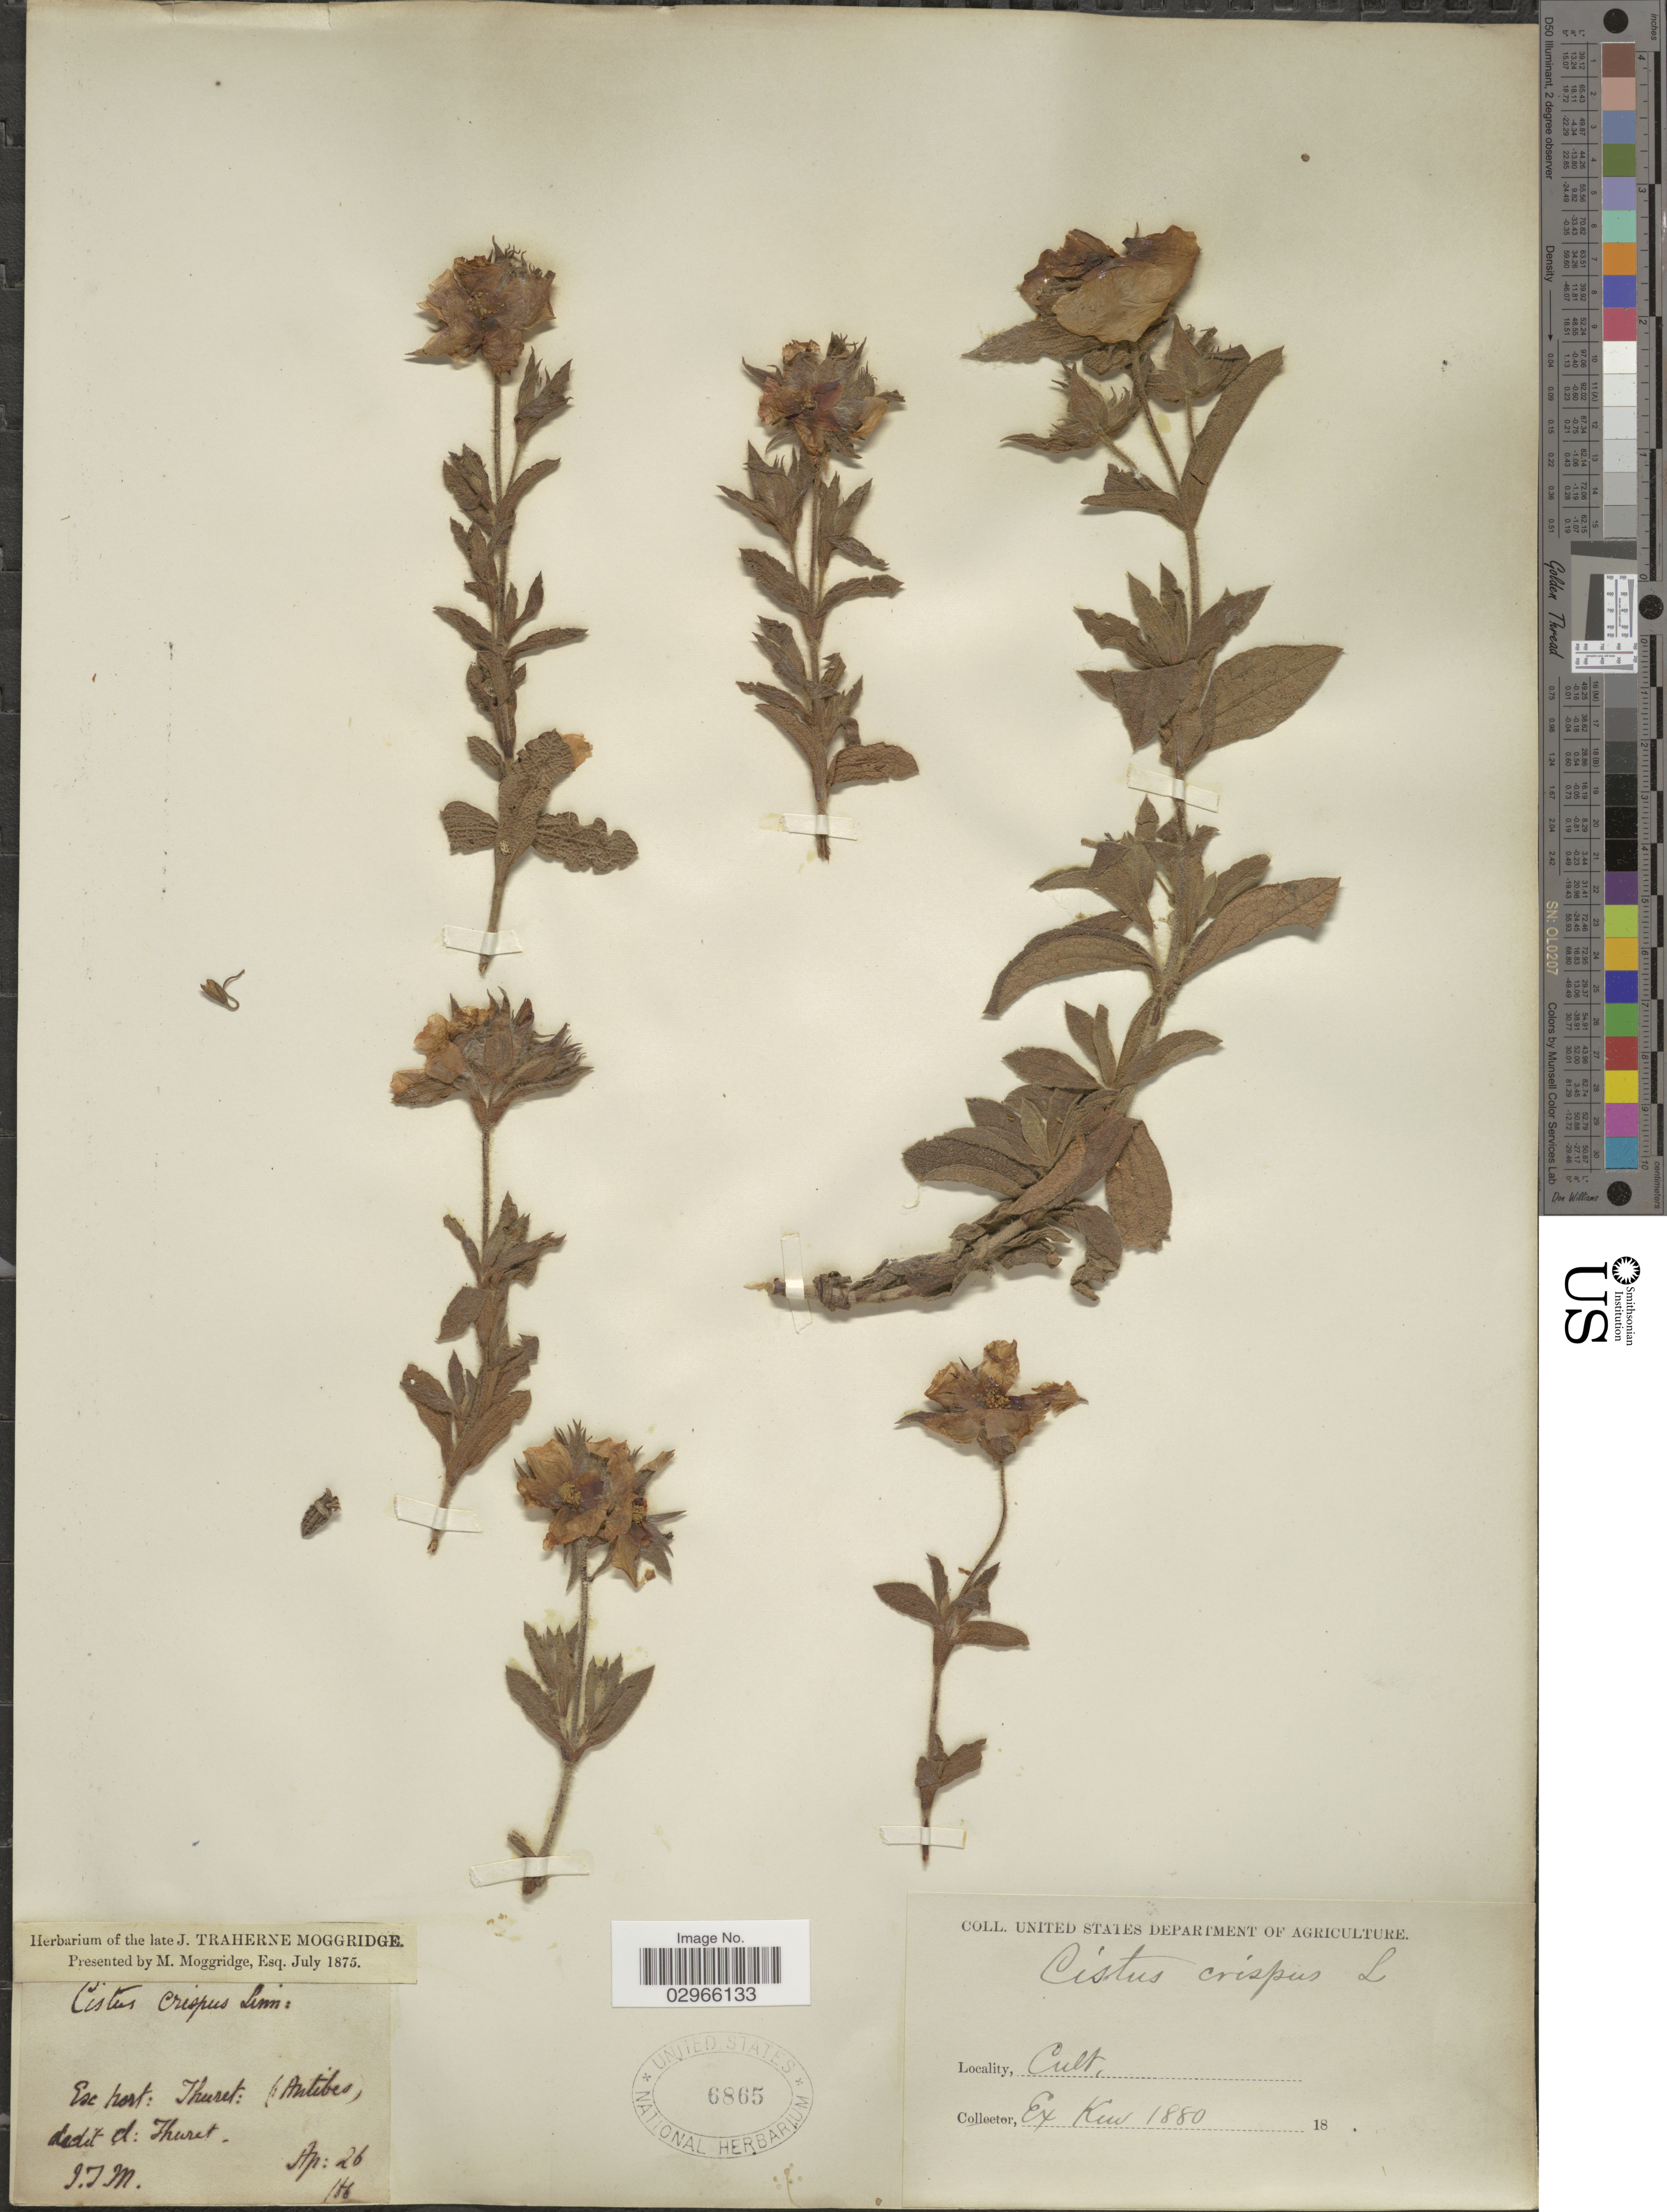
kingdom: Plantae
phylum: Tracheophyta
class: Magnoliopsida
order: Malvales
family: Cistaceae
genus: Cistus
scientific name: Cistus crispus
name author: L.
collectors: ex herb. J.T. Moggridge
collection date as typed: Transcribed d/m/y: 26/4/68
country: France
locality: Thuret (Antibes).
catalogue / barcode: US 6865